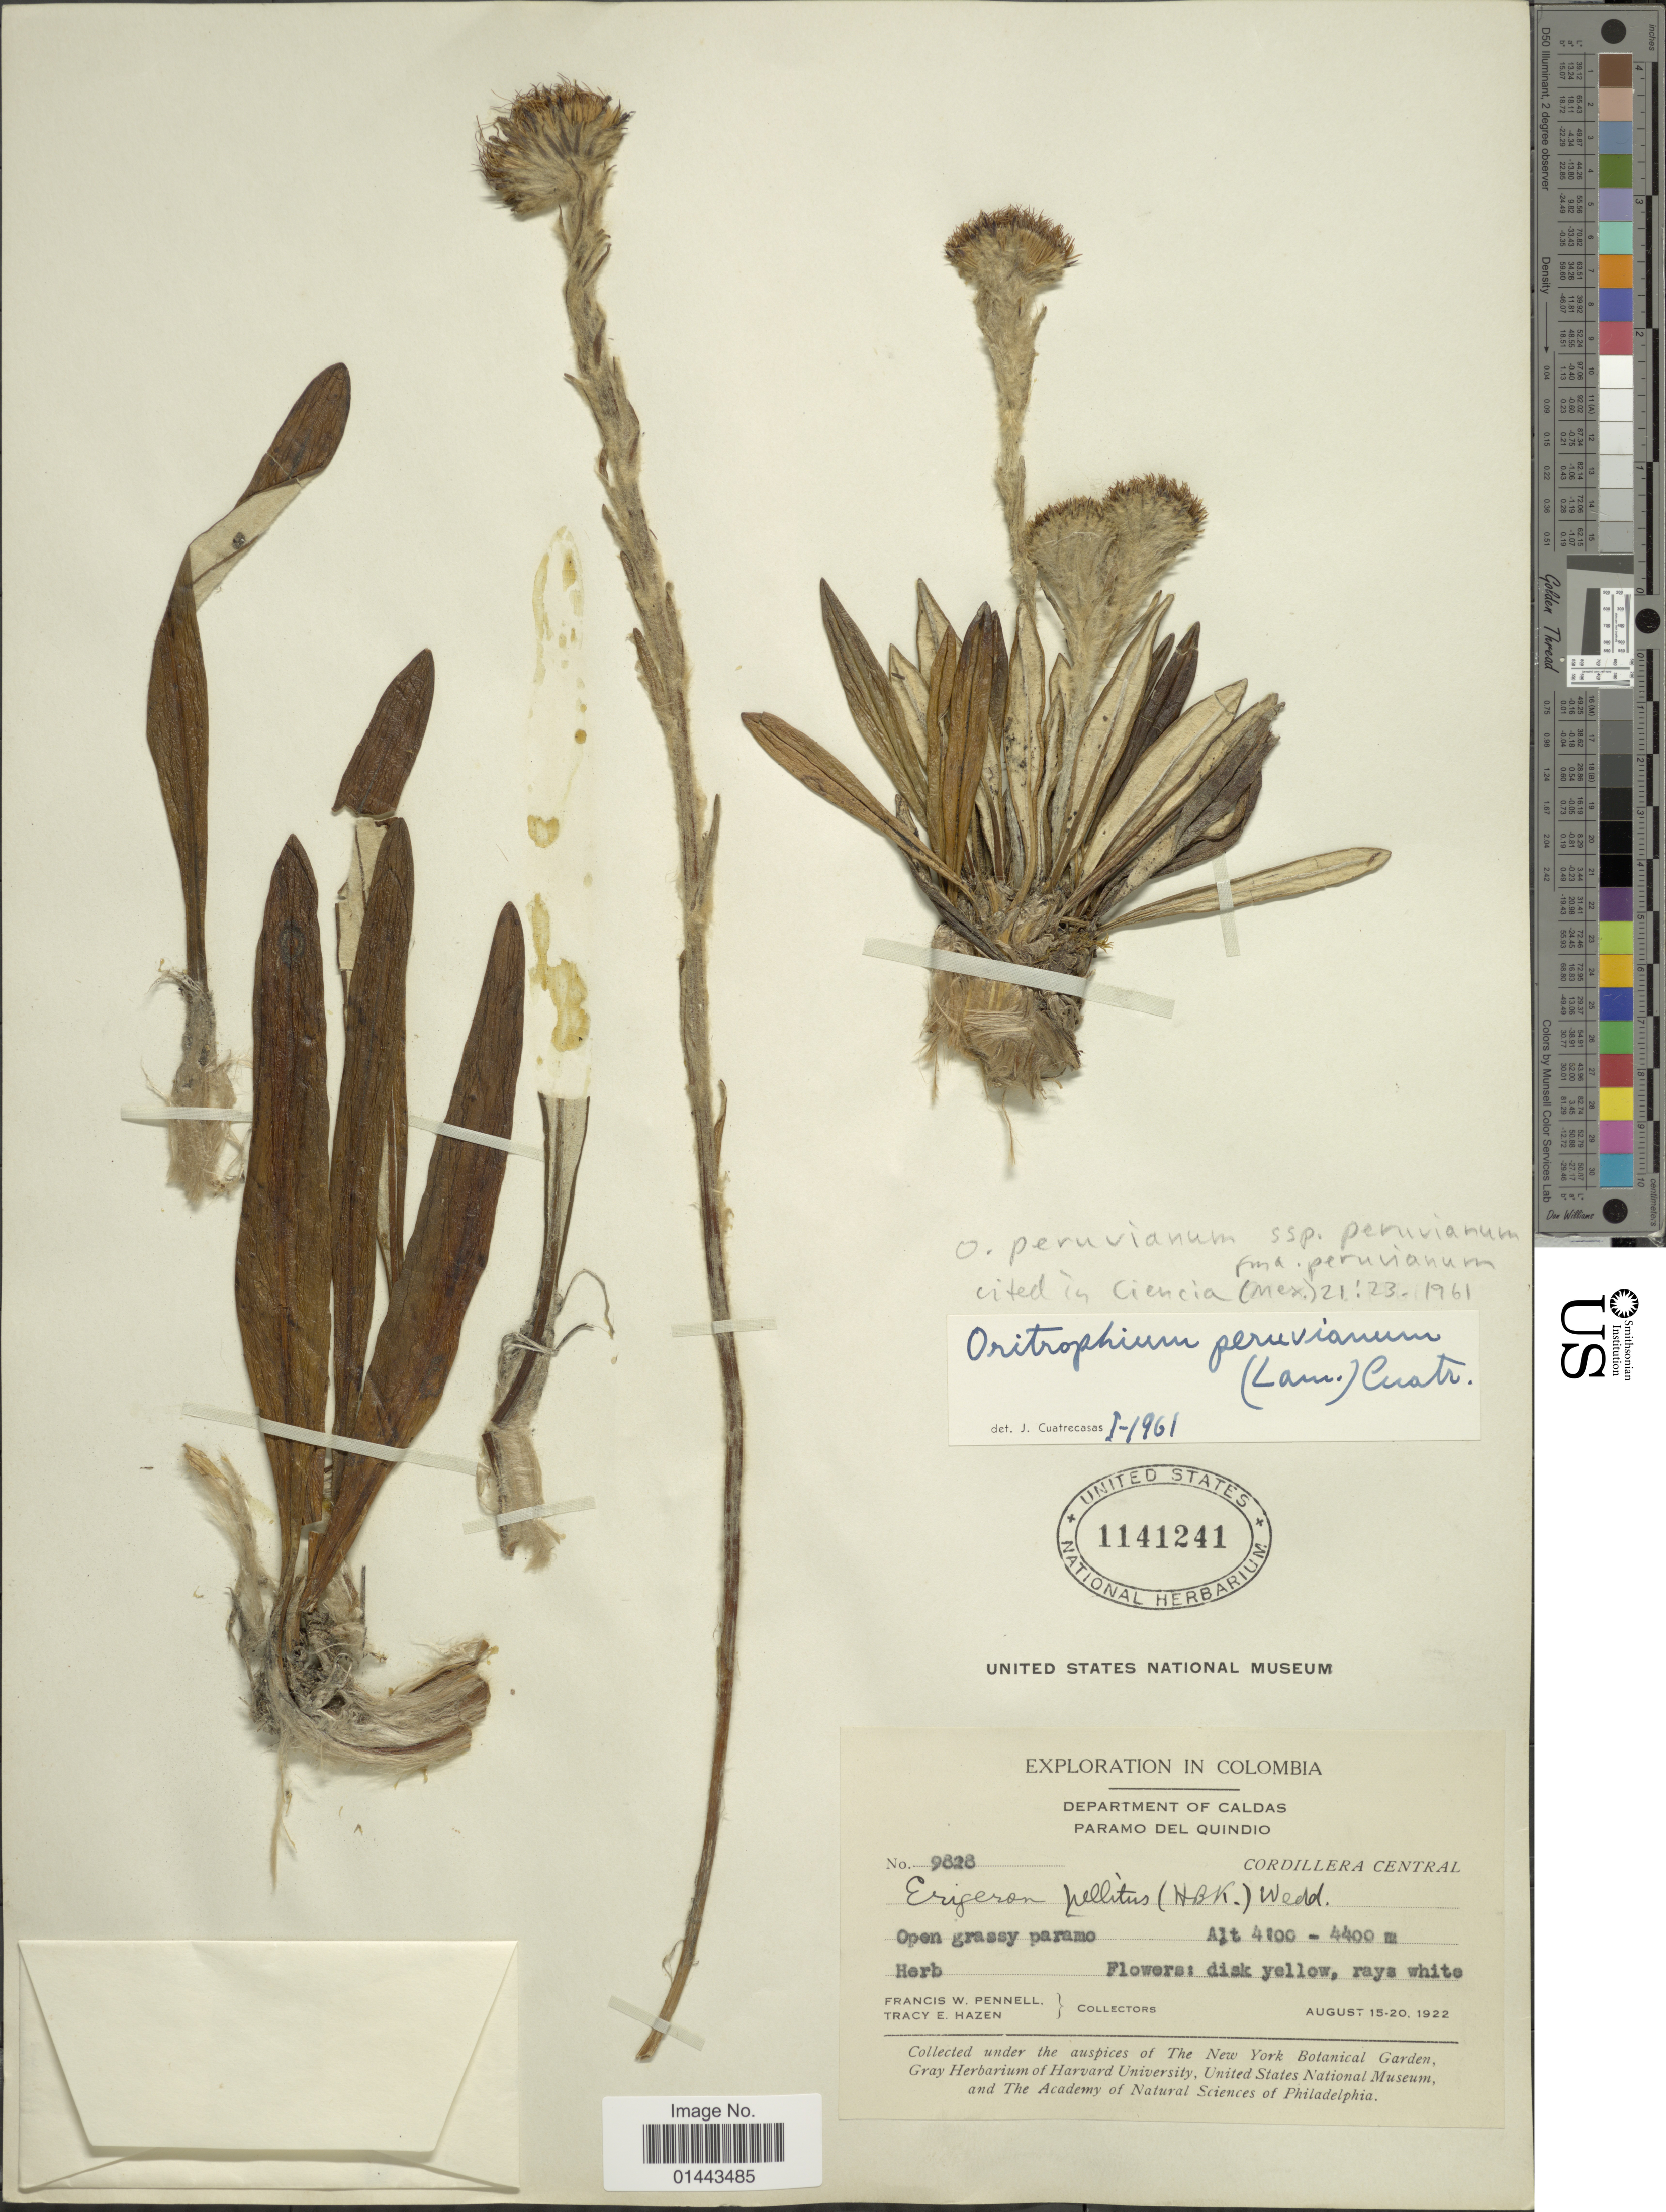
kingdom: Plantae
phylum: Tracheophyta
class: Magnoliopsida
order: Asterales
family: Asteraceae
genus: Oritrophium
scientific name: Oritrophium peruvianum f. peruvianum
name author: (Lam.) Cuatrec.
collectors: F. W. Pennell & T. E. Hazen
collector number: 9828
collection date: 1922-08-15/1922-08-20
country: Colombia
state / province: Caldas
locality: Cordillera Central, Paramo del Quindio, open grassy paramo.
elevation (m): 4100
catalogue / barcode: US 1141241